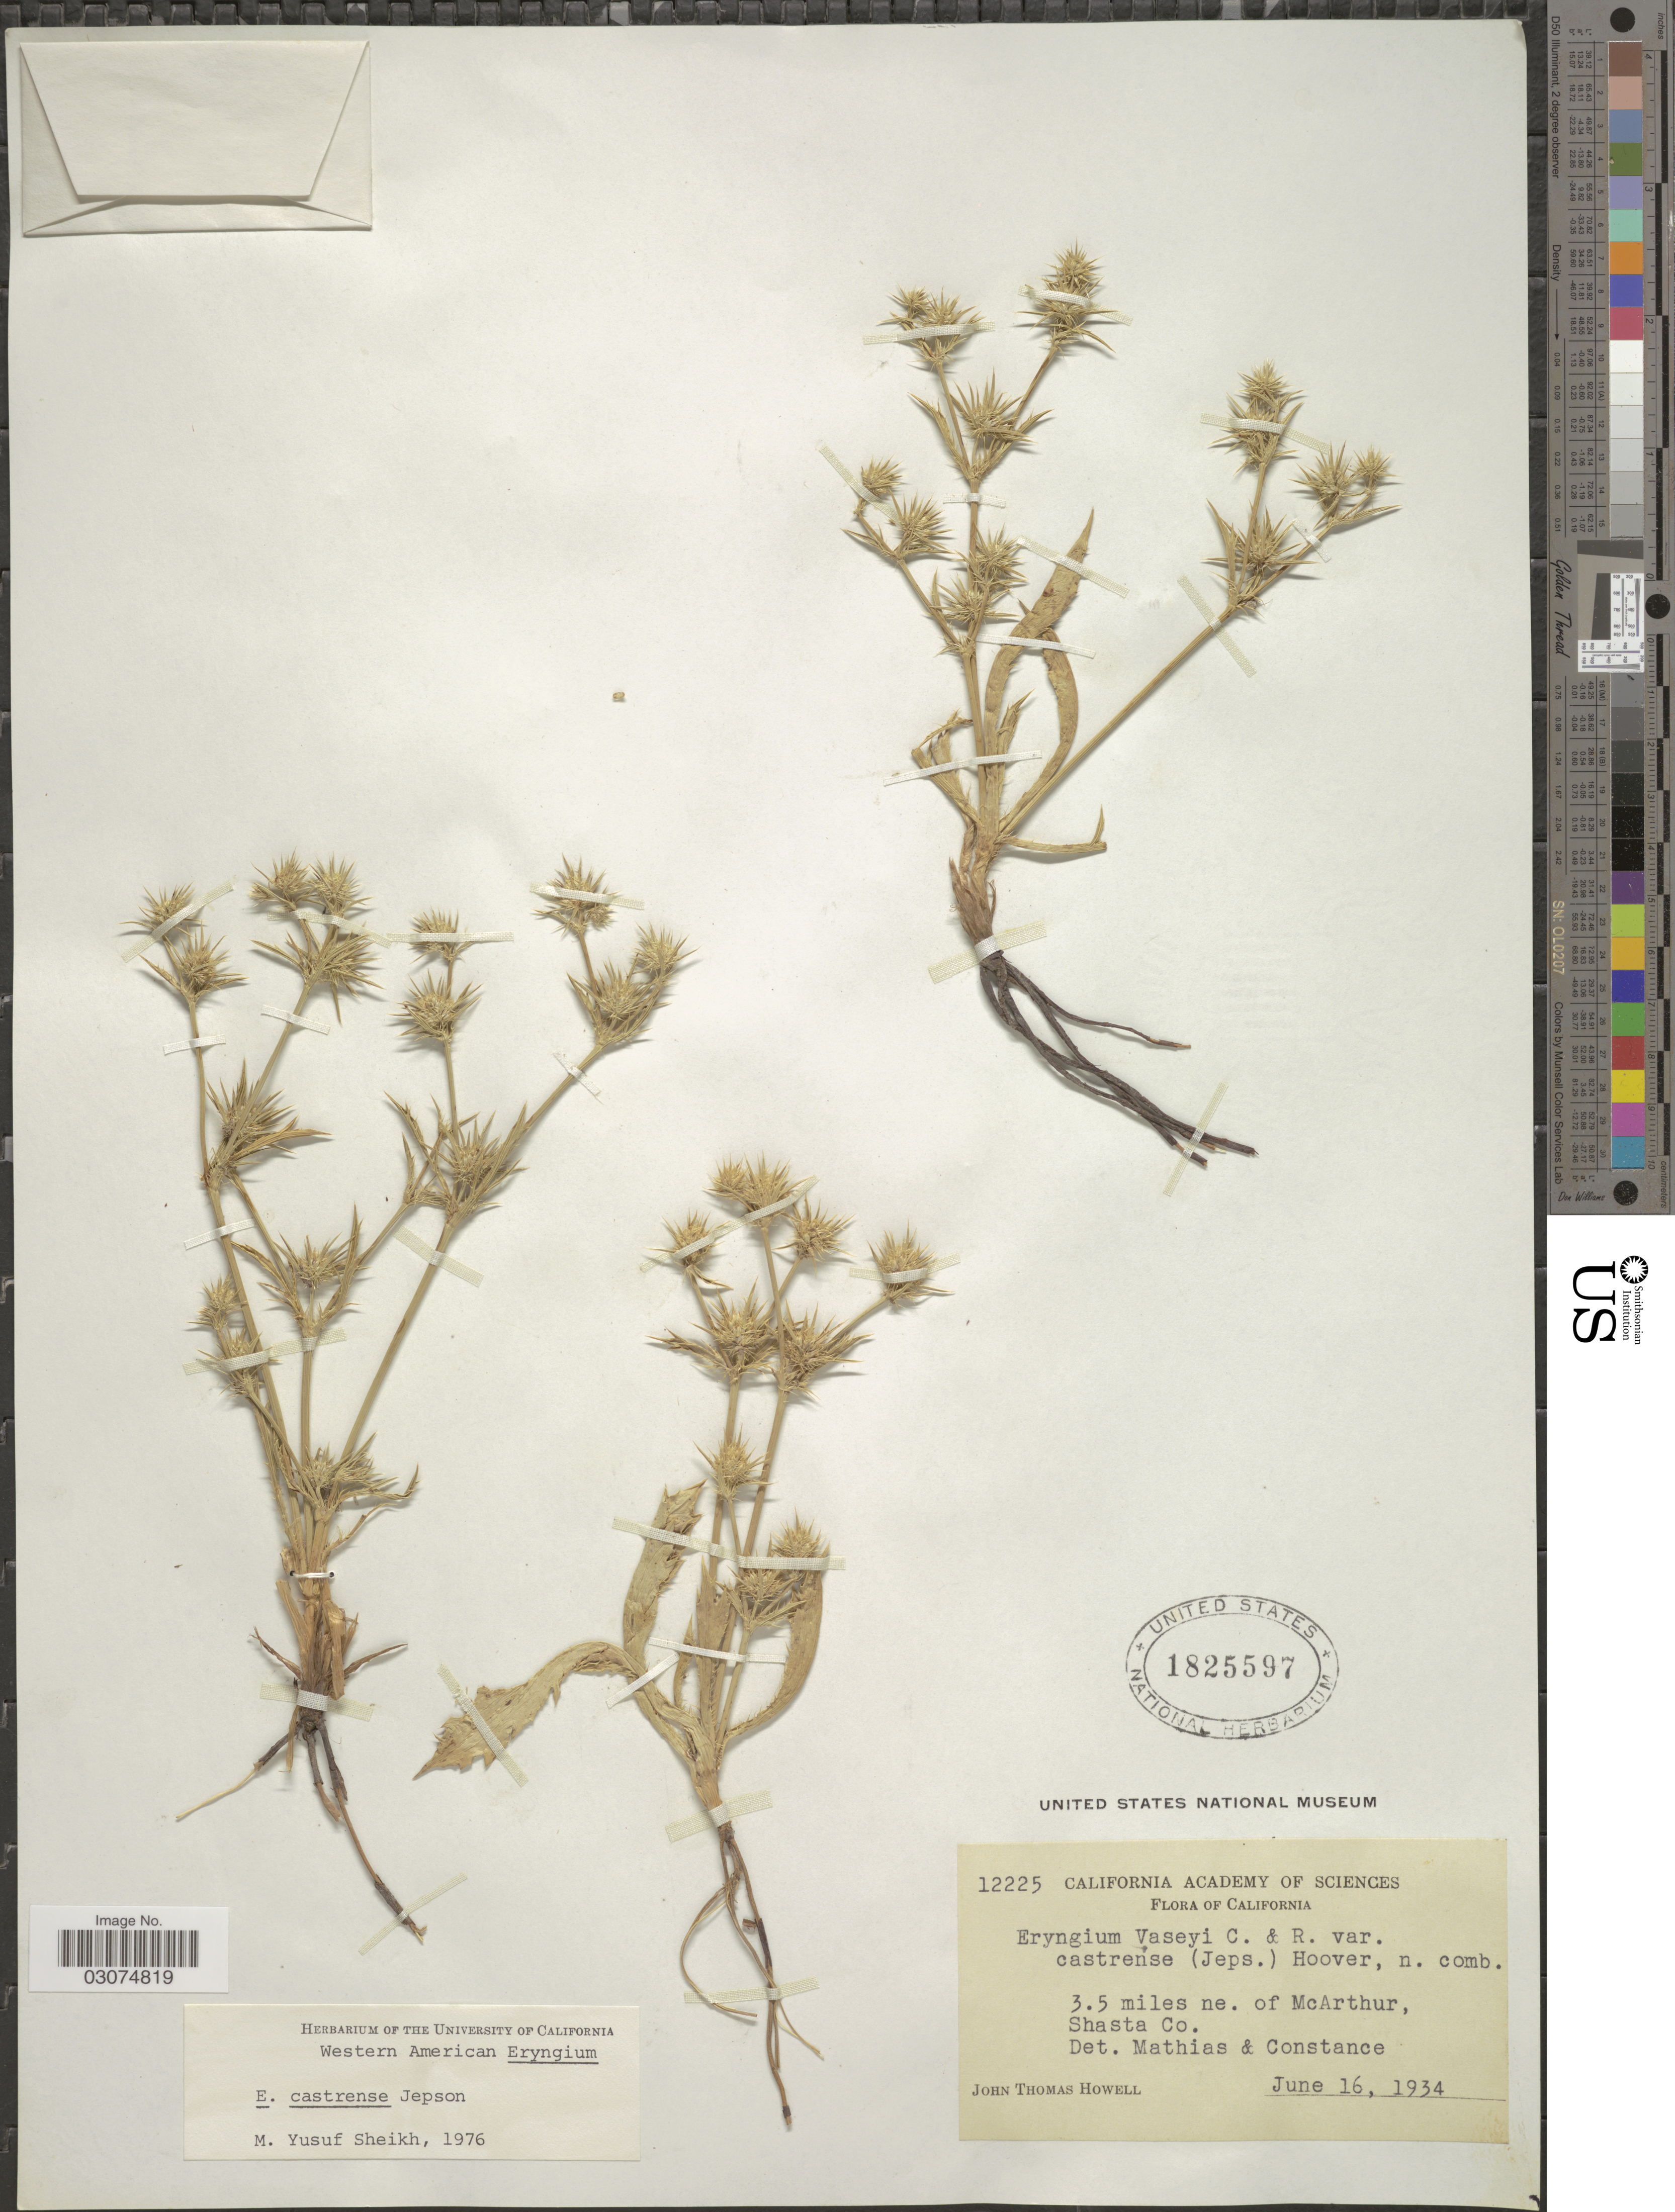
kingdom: Plantae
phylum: Tracheophyta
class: Magnoliopsida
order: Apiales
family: Apiaceae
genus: Eryngium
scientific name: Eryngium castrense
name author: Jeps.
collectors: J. T. Howell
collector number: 12225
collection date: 1934-06-16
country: United States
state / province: California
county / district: Shasta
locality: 3.5 miles ne. of McArthur, Shasta Co.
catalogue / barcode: US 1825597